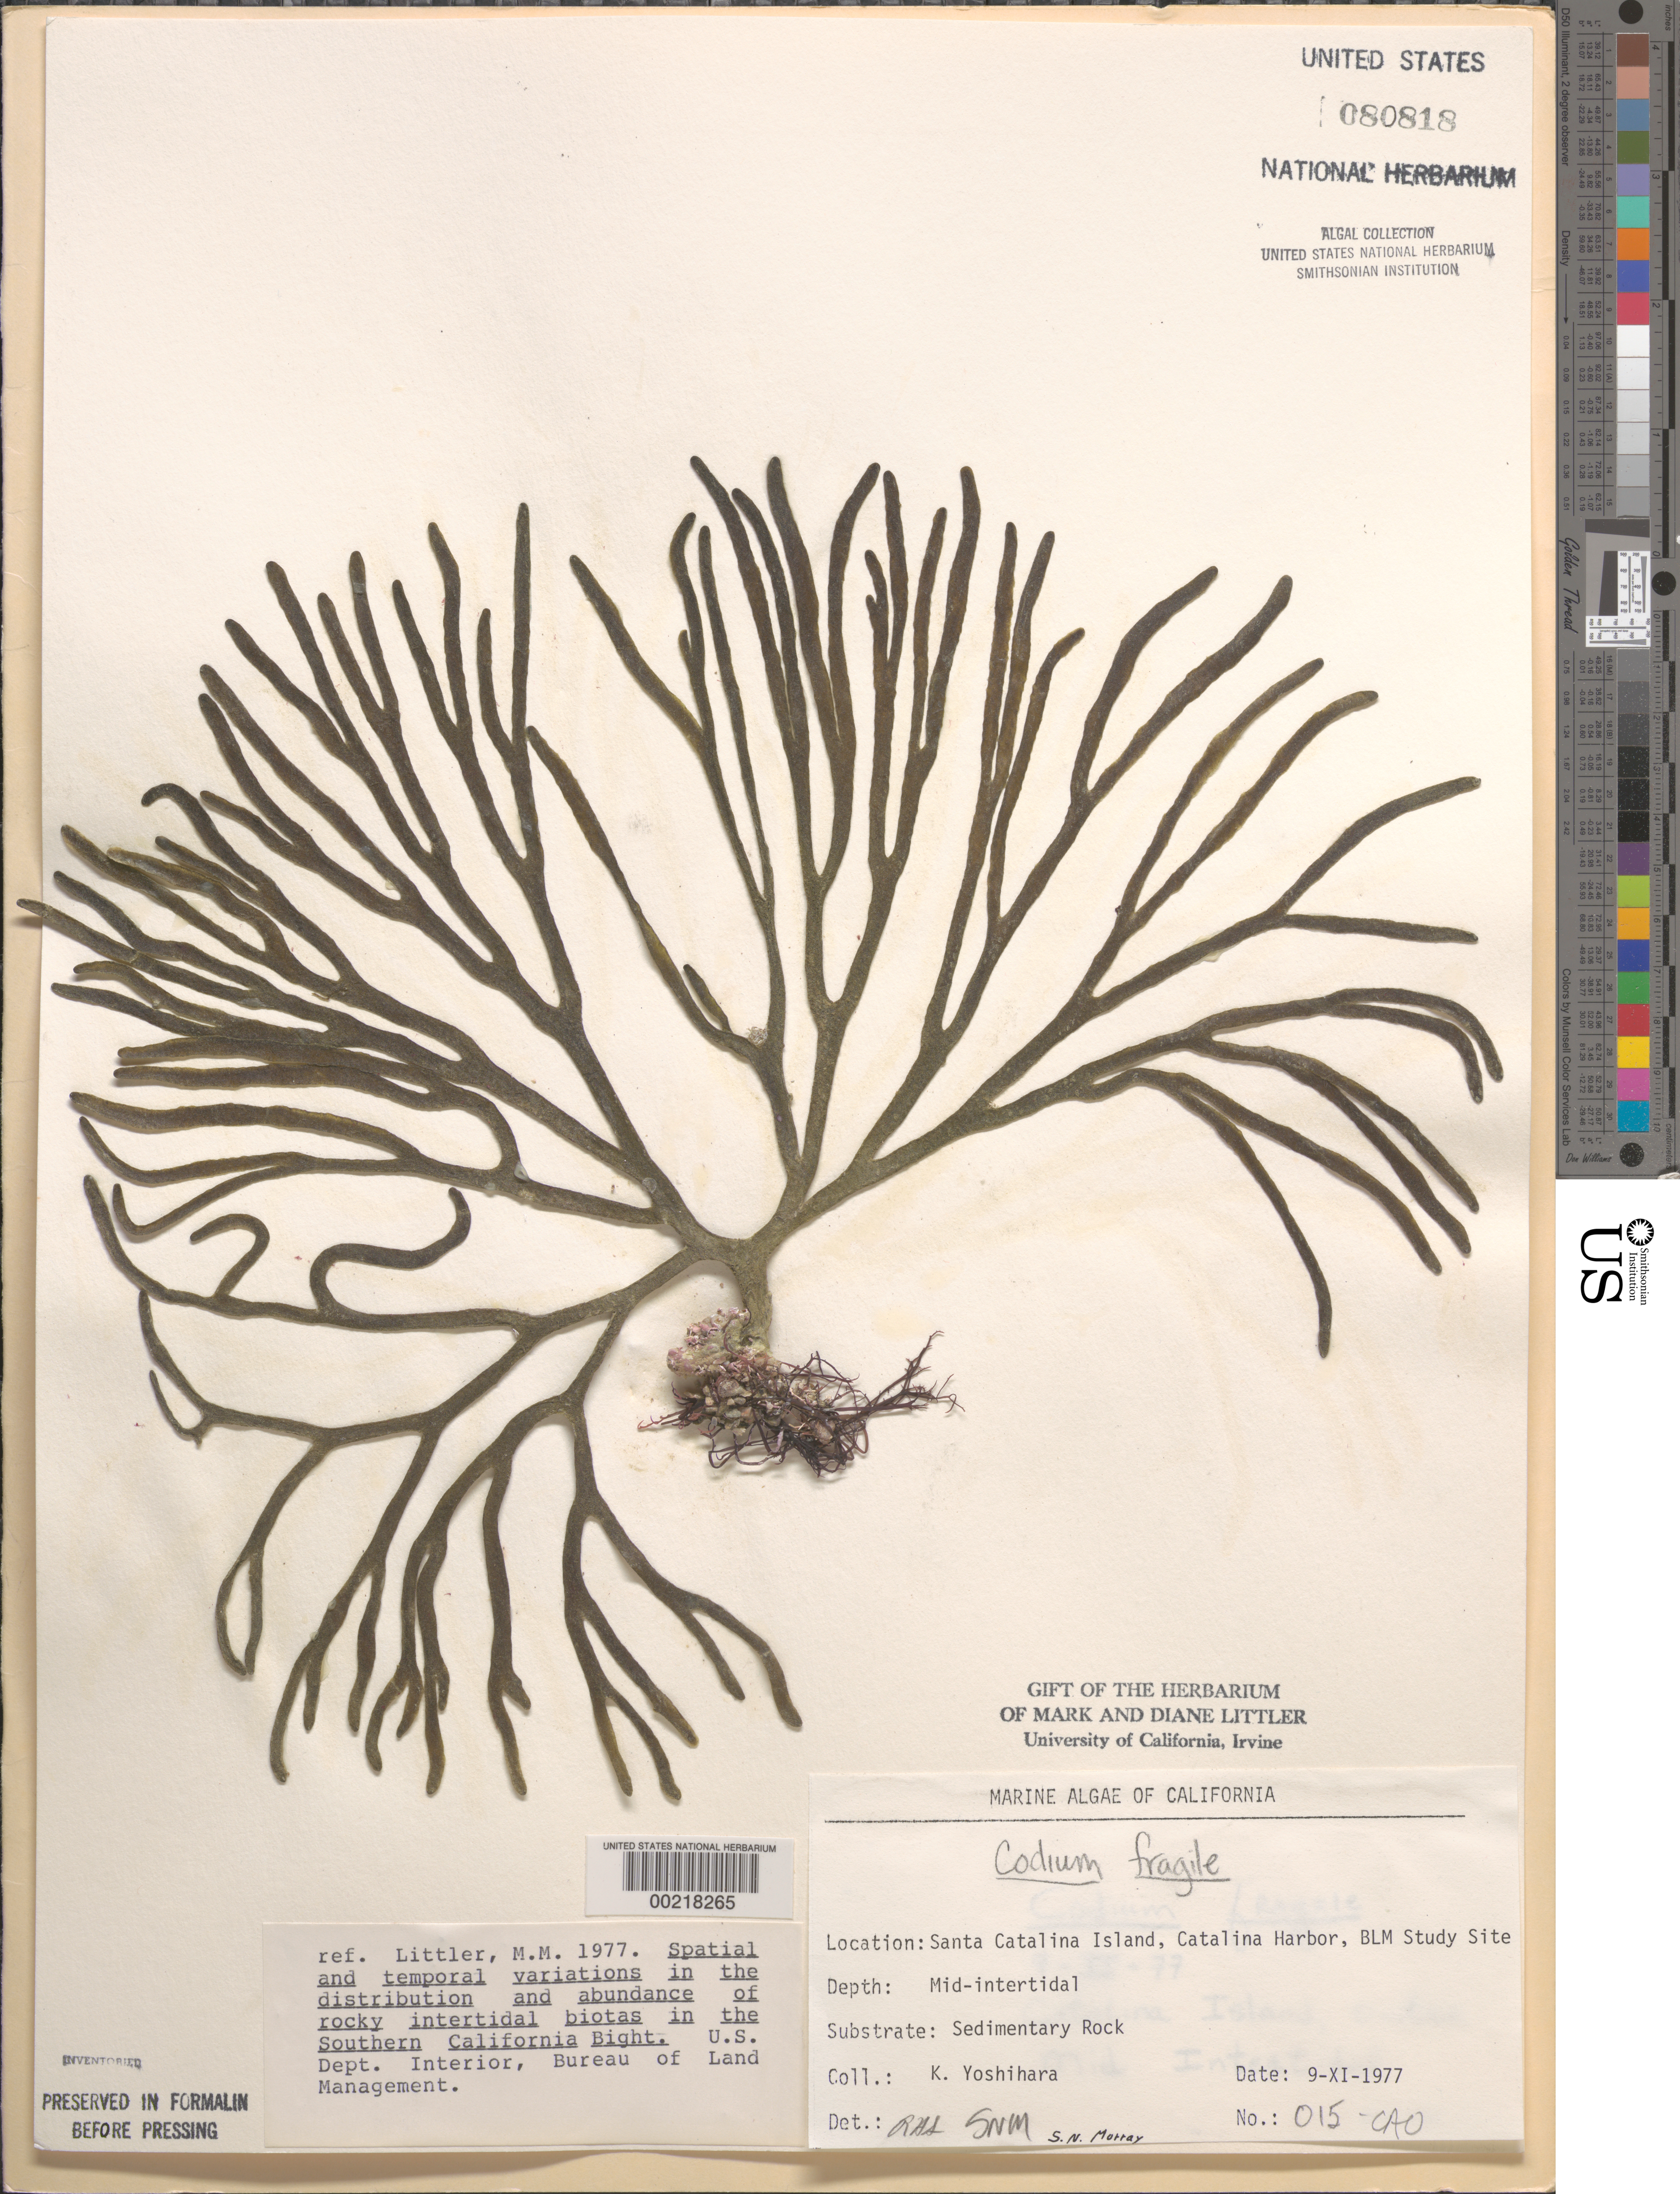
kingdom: Plantae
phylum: Chlorophyta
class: Ulvophyceae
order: Bryopsidales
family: Codiaceae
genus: Codium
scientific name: Codium fragile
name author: (Suringar) P. Hariot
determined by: Sims, Robert H.; Murray, S. N.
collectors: K. Yoshihara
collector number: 015-cao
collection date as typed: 09 Nov 1977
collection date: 1977-11-09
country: United States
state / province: California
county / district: Los Angeles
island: Santa Catalina Island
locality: West side of Catalina Harbor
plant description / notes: BLM-SOCALBIGHT Rocky Intertidal Survey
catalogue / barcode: US 80818